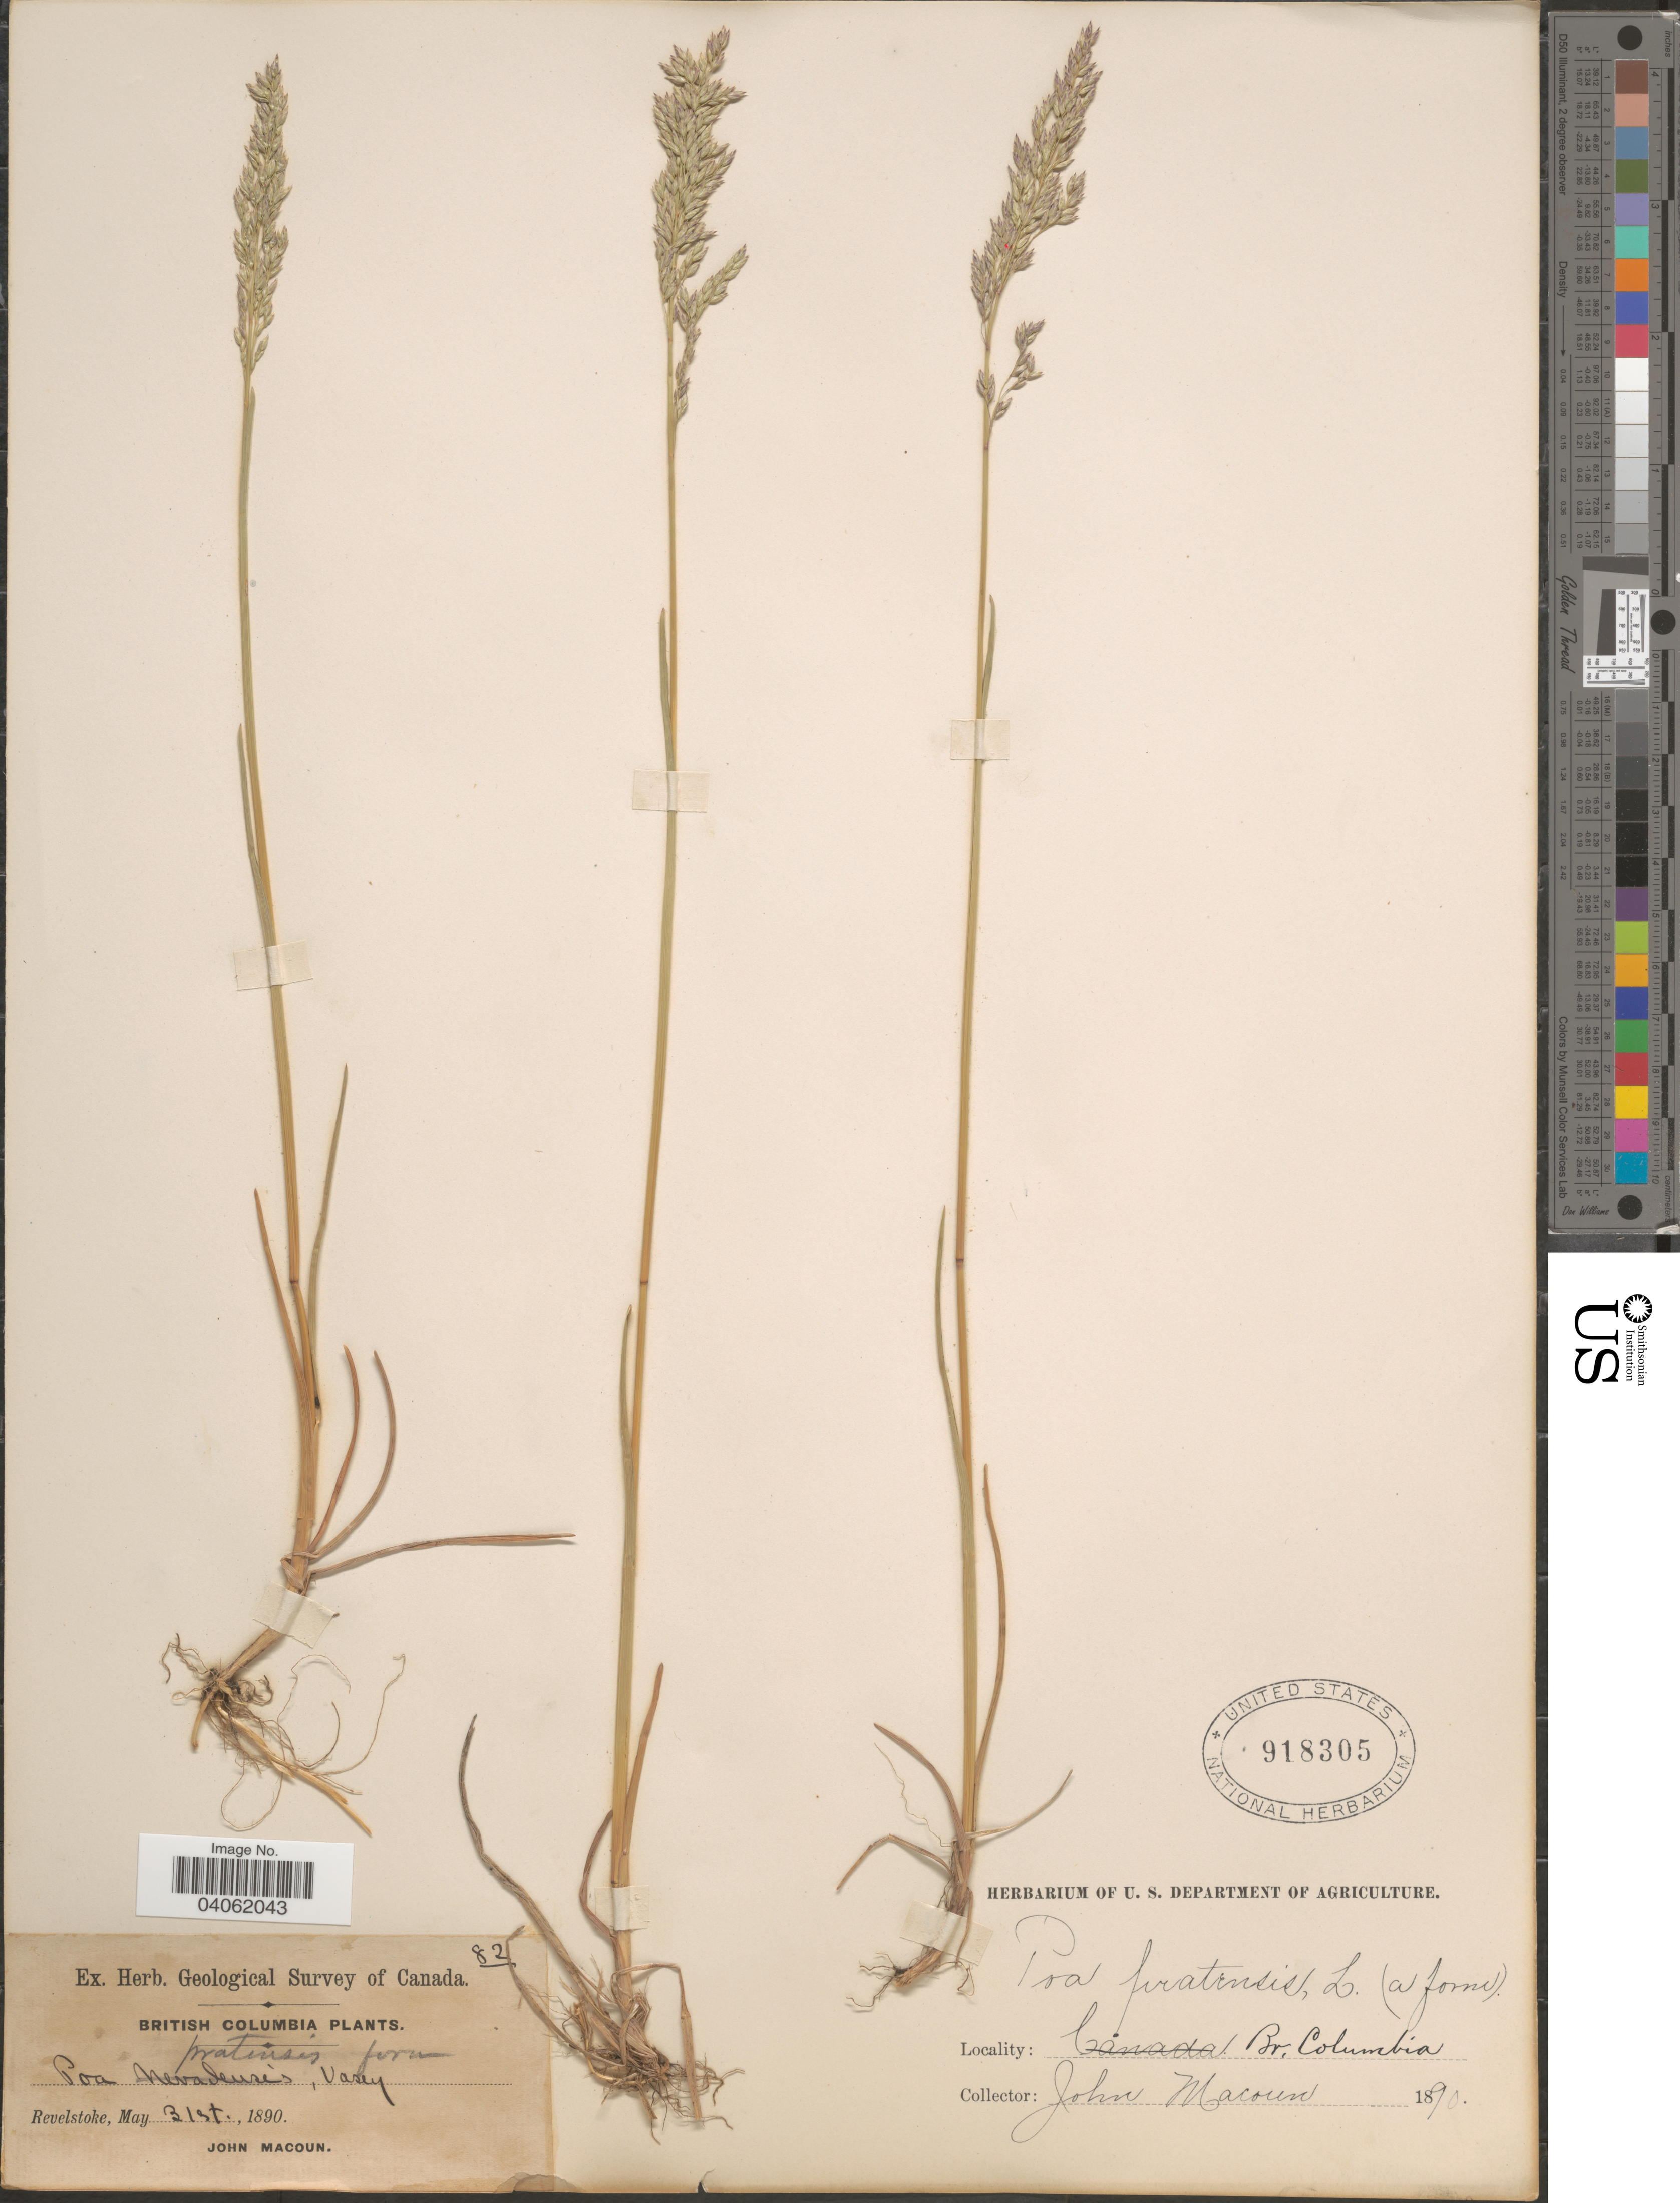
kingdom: Plantae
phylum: Tracheophyta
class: Liliopsida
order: Poales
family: Poaceae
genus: Poa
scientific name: Poa pratensis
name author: L.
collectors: J. Macoun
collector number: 82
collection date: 1890-05-31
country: Canada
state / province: British Columbia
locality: Revelstoke.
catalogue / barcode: US 918305